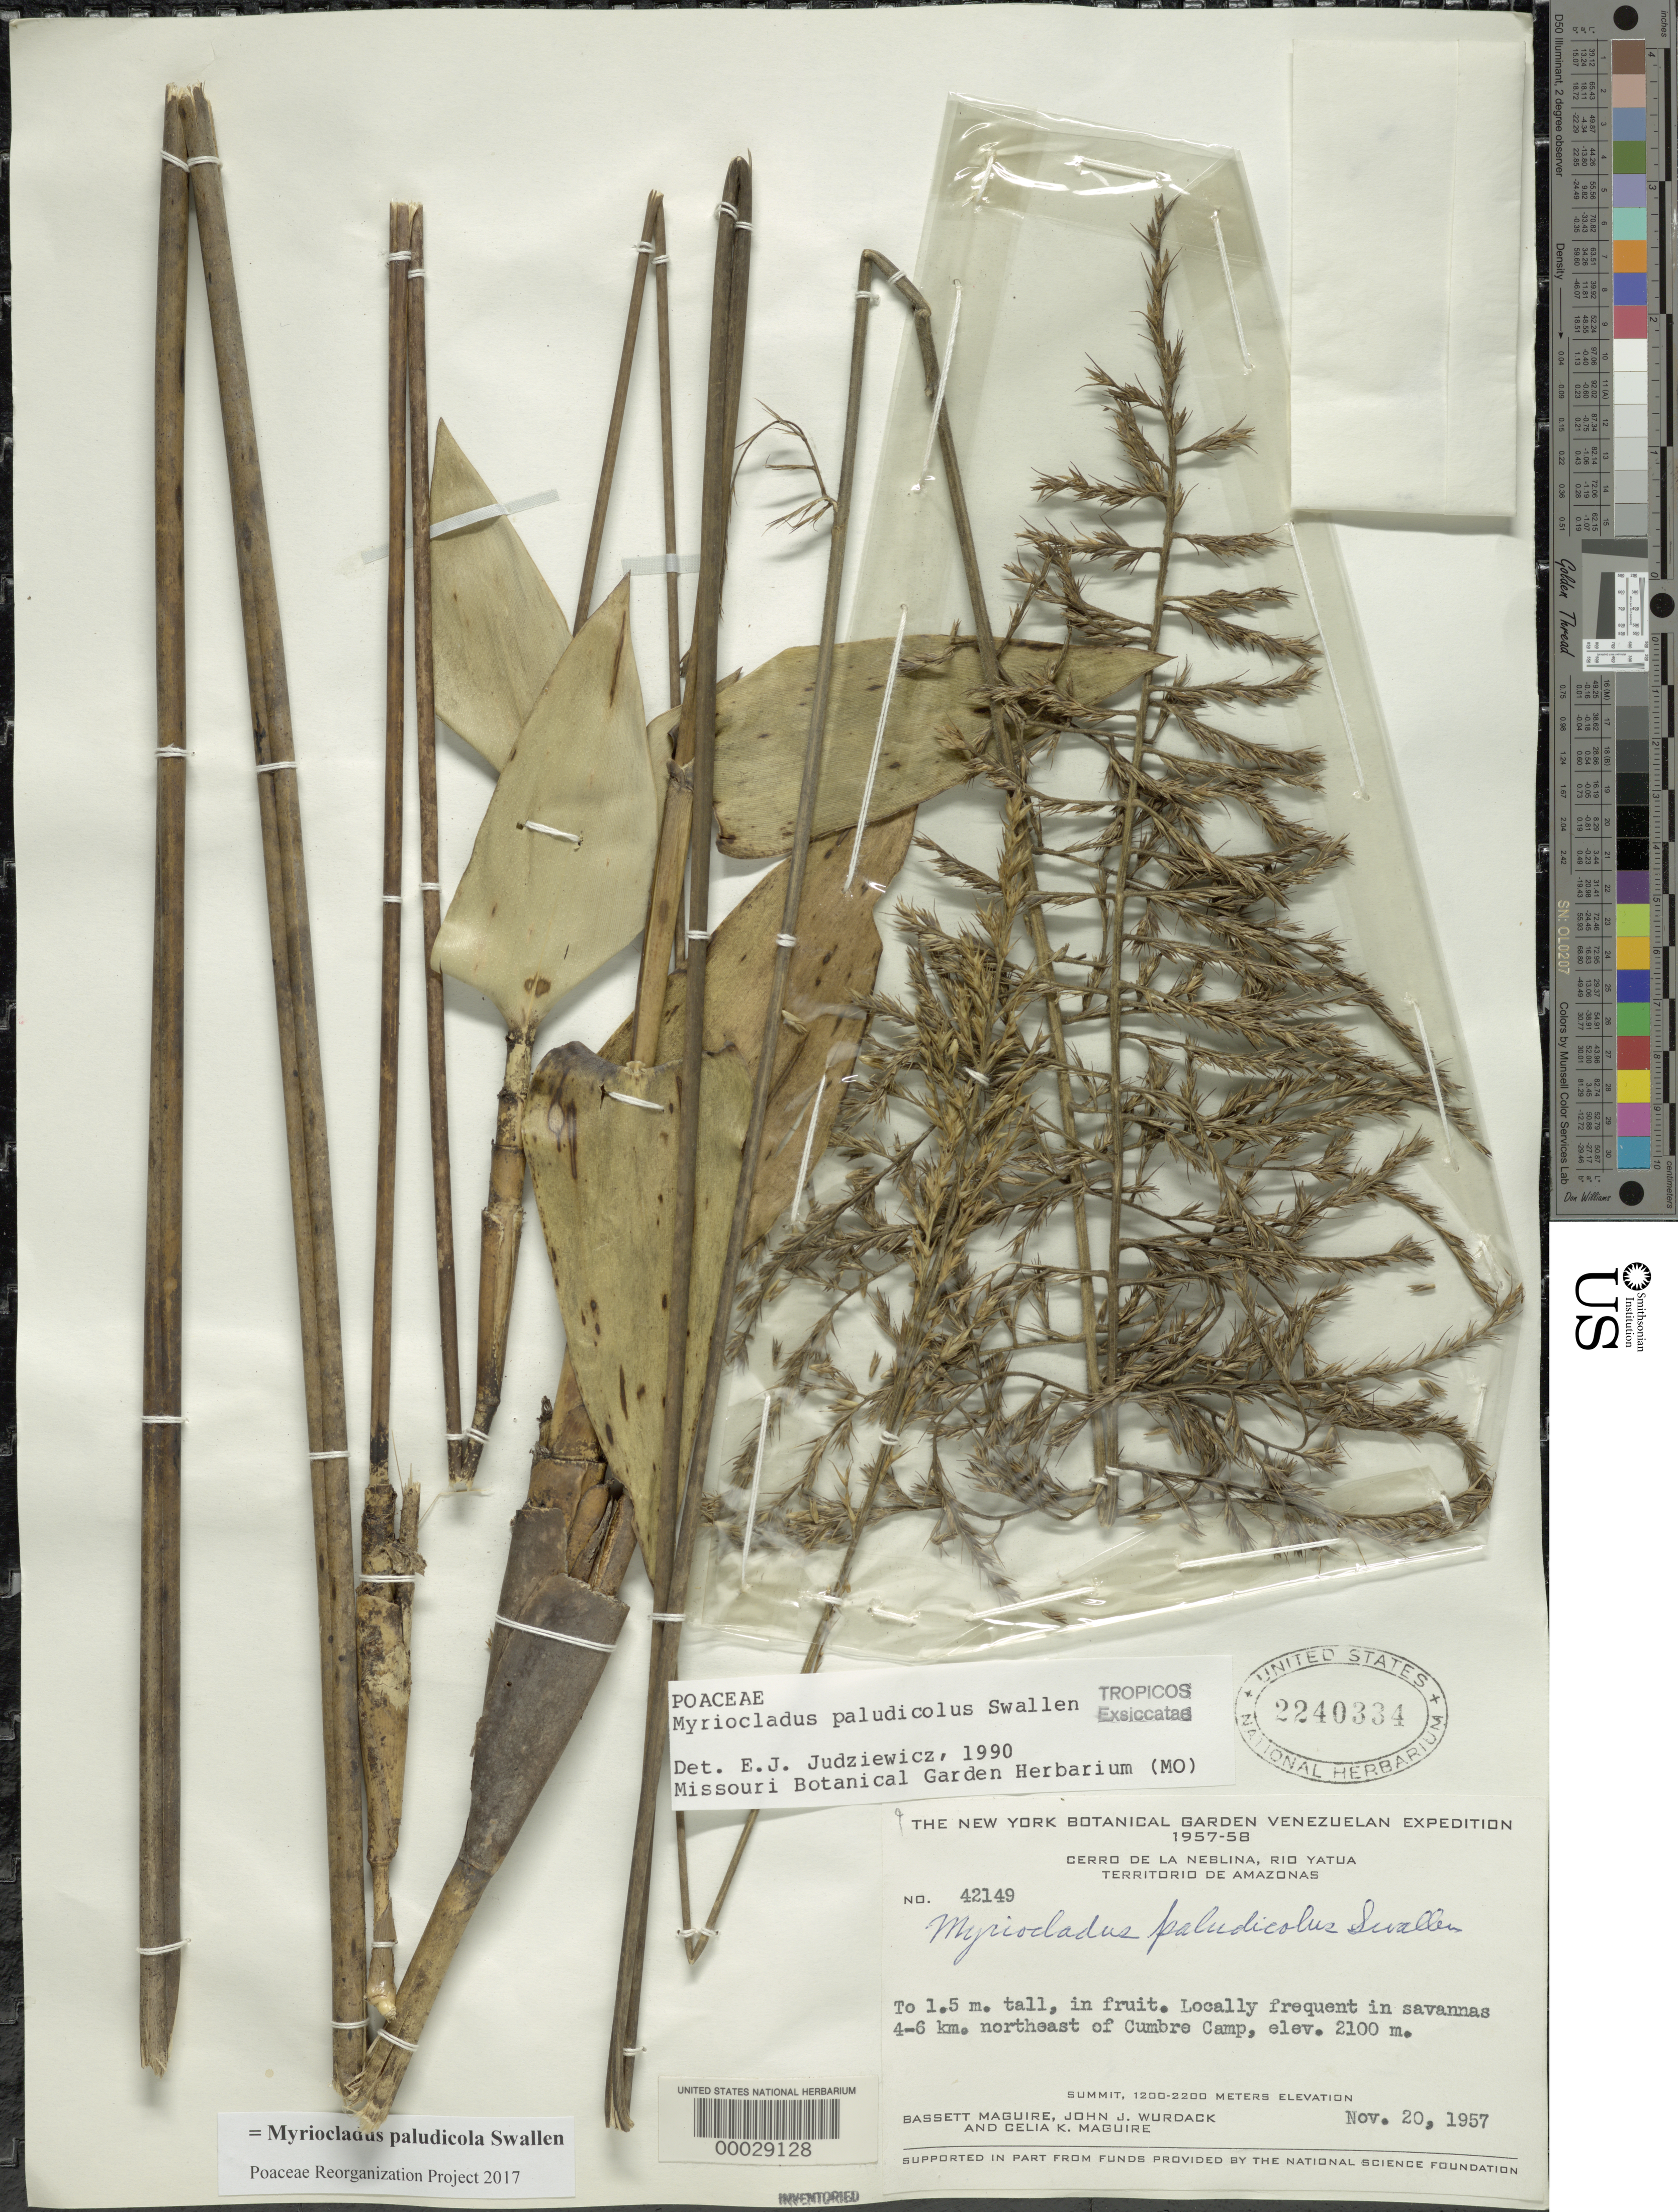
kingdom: Plantae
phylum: Tracheophyta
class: Liliopsida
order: Poales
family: Poaceae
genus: Myriocladus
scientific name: Myriocladus paludicola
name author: Swallen in Maguire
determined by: Judziewicz, E. J.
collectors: B. Maguire, J. J. Wurdack & C. K. Maguire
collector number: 42149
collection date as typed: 20 Nov 1957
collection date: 1957-11-20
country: Venezuela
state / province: Amazonas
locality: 4-6 km ne of cumbre camp; cerro de la neblina, rio yatua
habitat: Savanna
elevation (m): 2100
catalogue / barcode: US 2240334